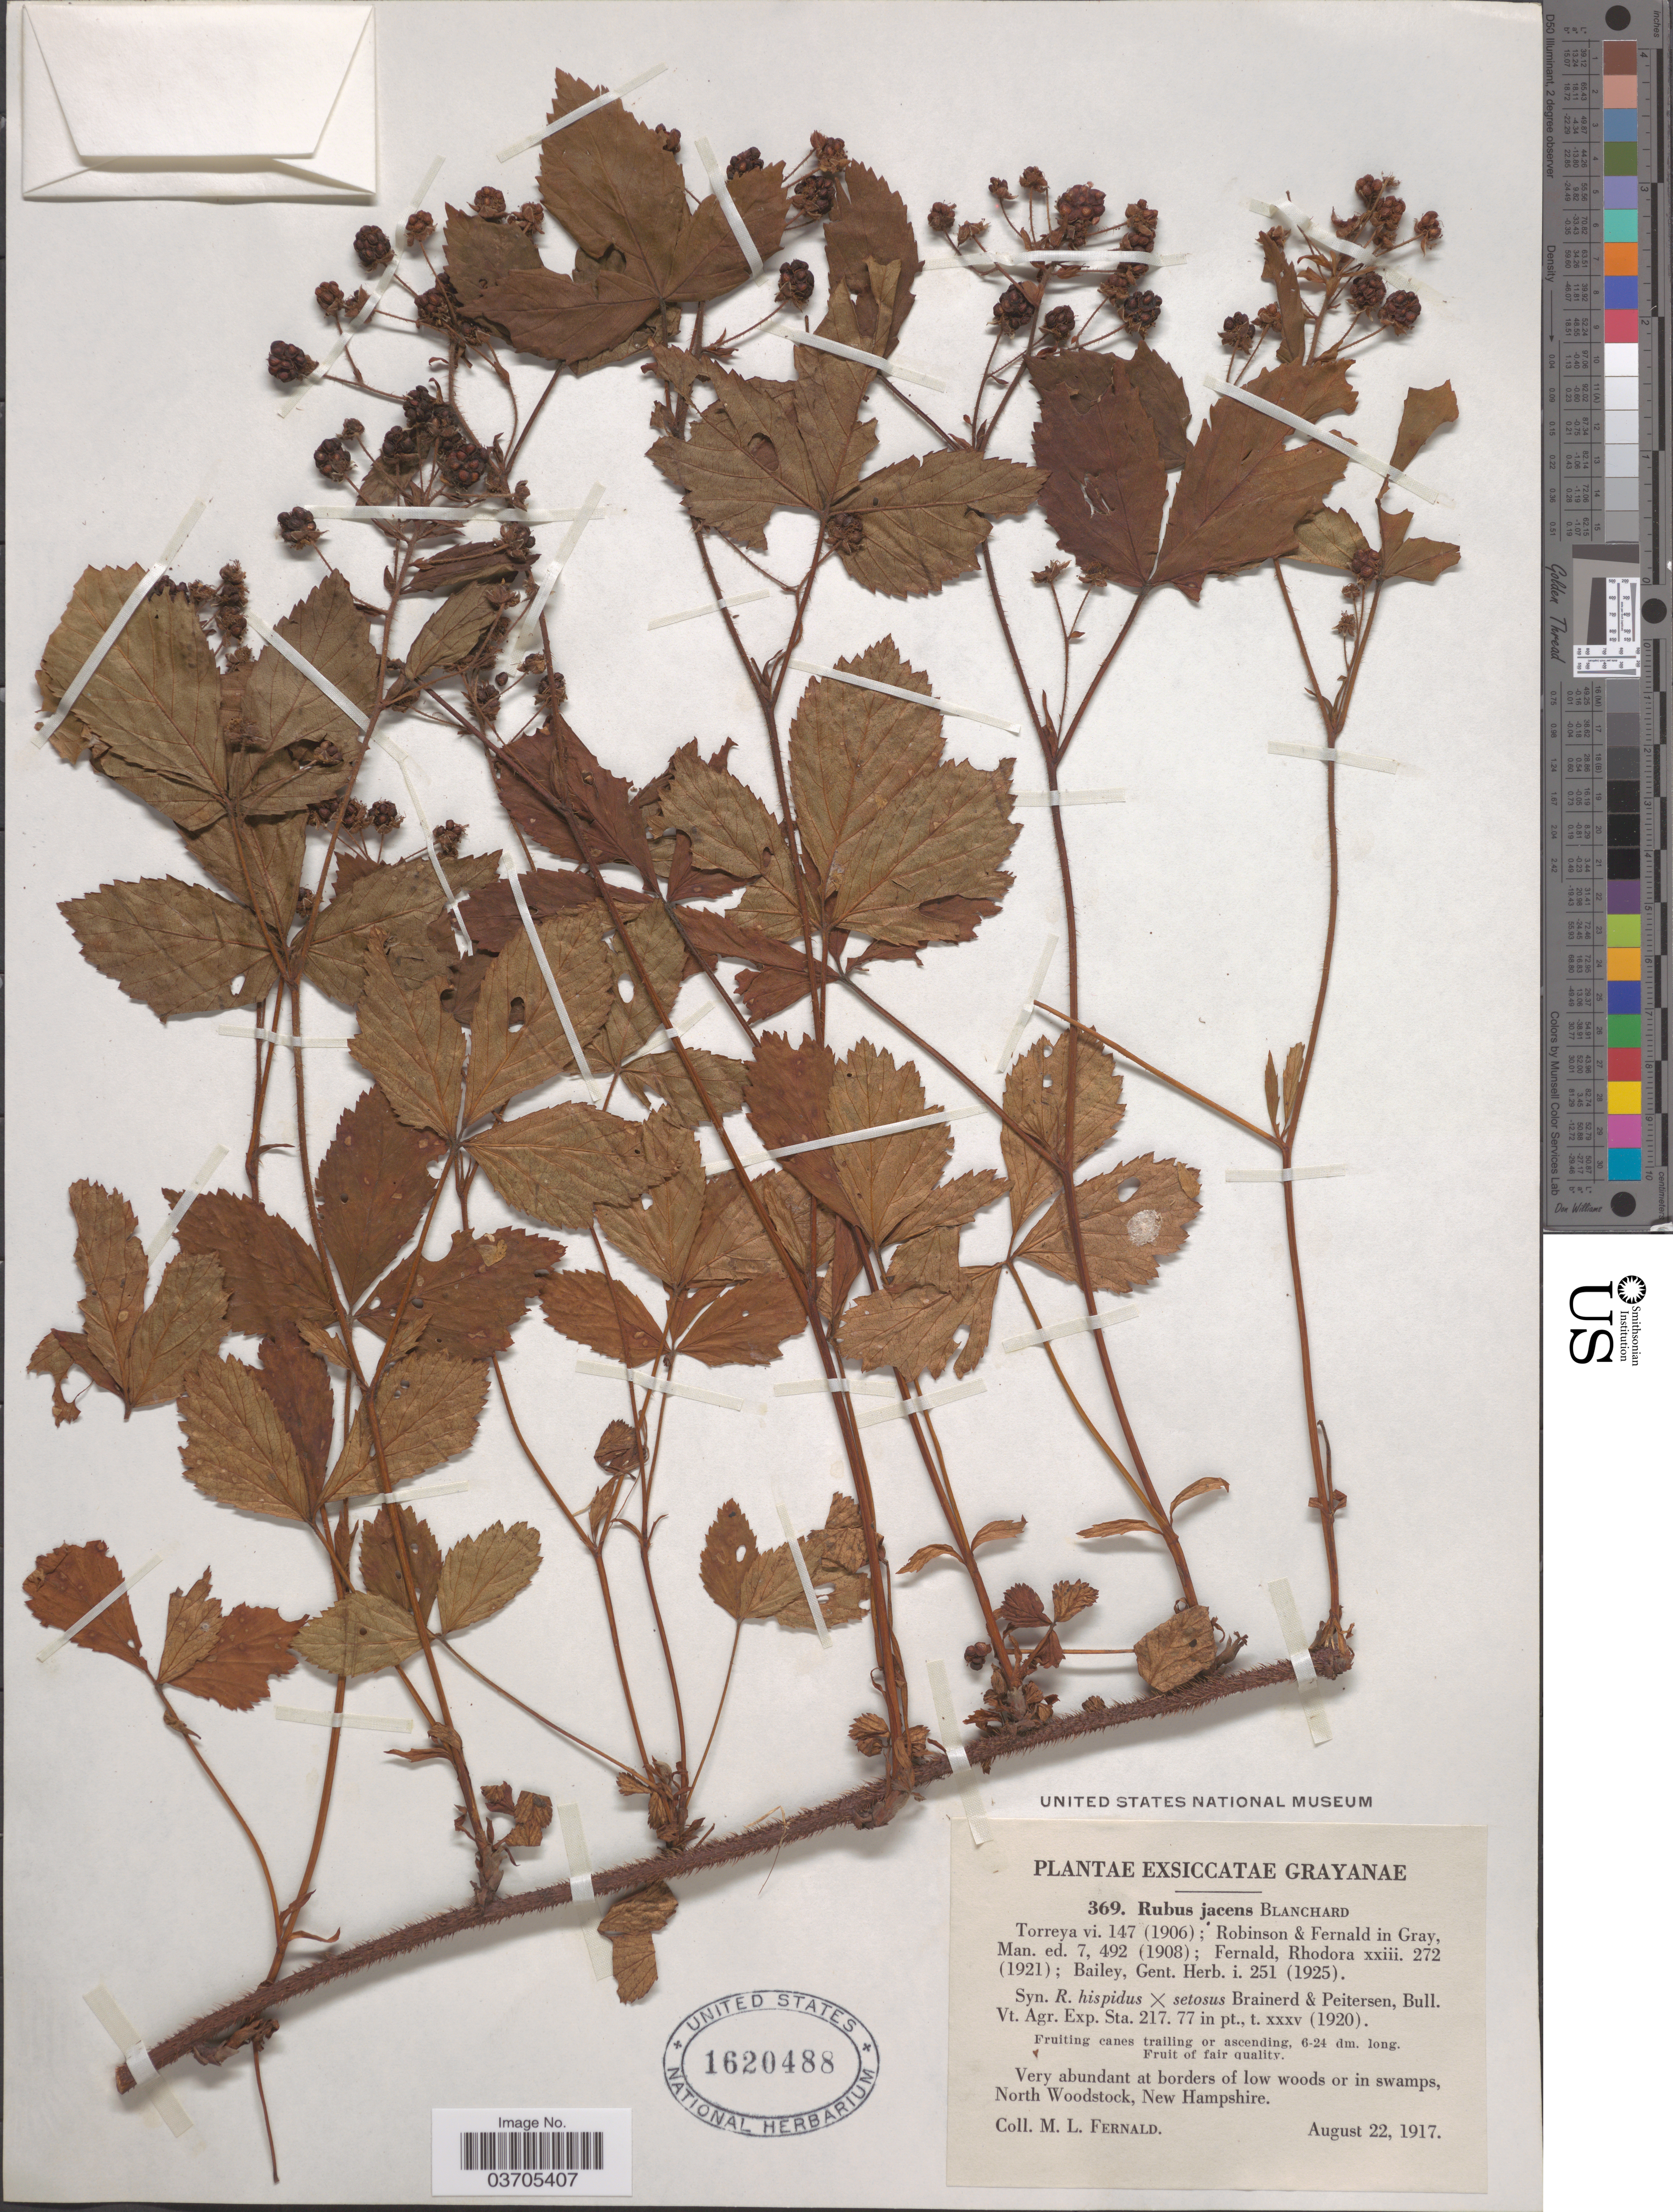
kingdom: Plantae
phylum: Tracheophyta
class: Magnoliopsida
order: Rosales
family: Rosaceae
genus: Rubus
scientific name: Rubus jacens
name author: Blanch.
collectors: M. L. Fernald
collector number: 369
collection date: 1917-08-22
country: United States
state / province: New Hampshire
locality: Grayanae. At border of low woods or in swamps, North Woodstock.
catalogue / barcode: US 1620488